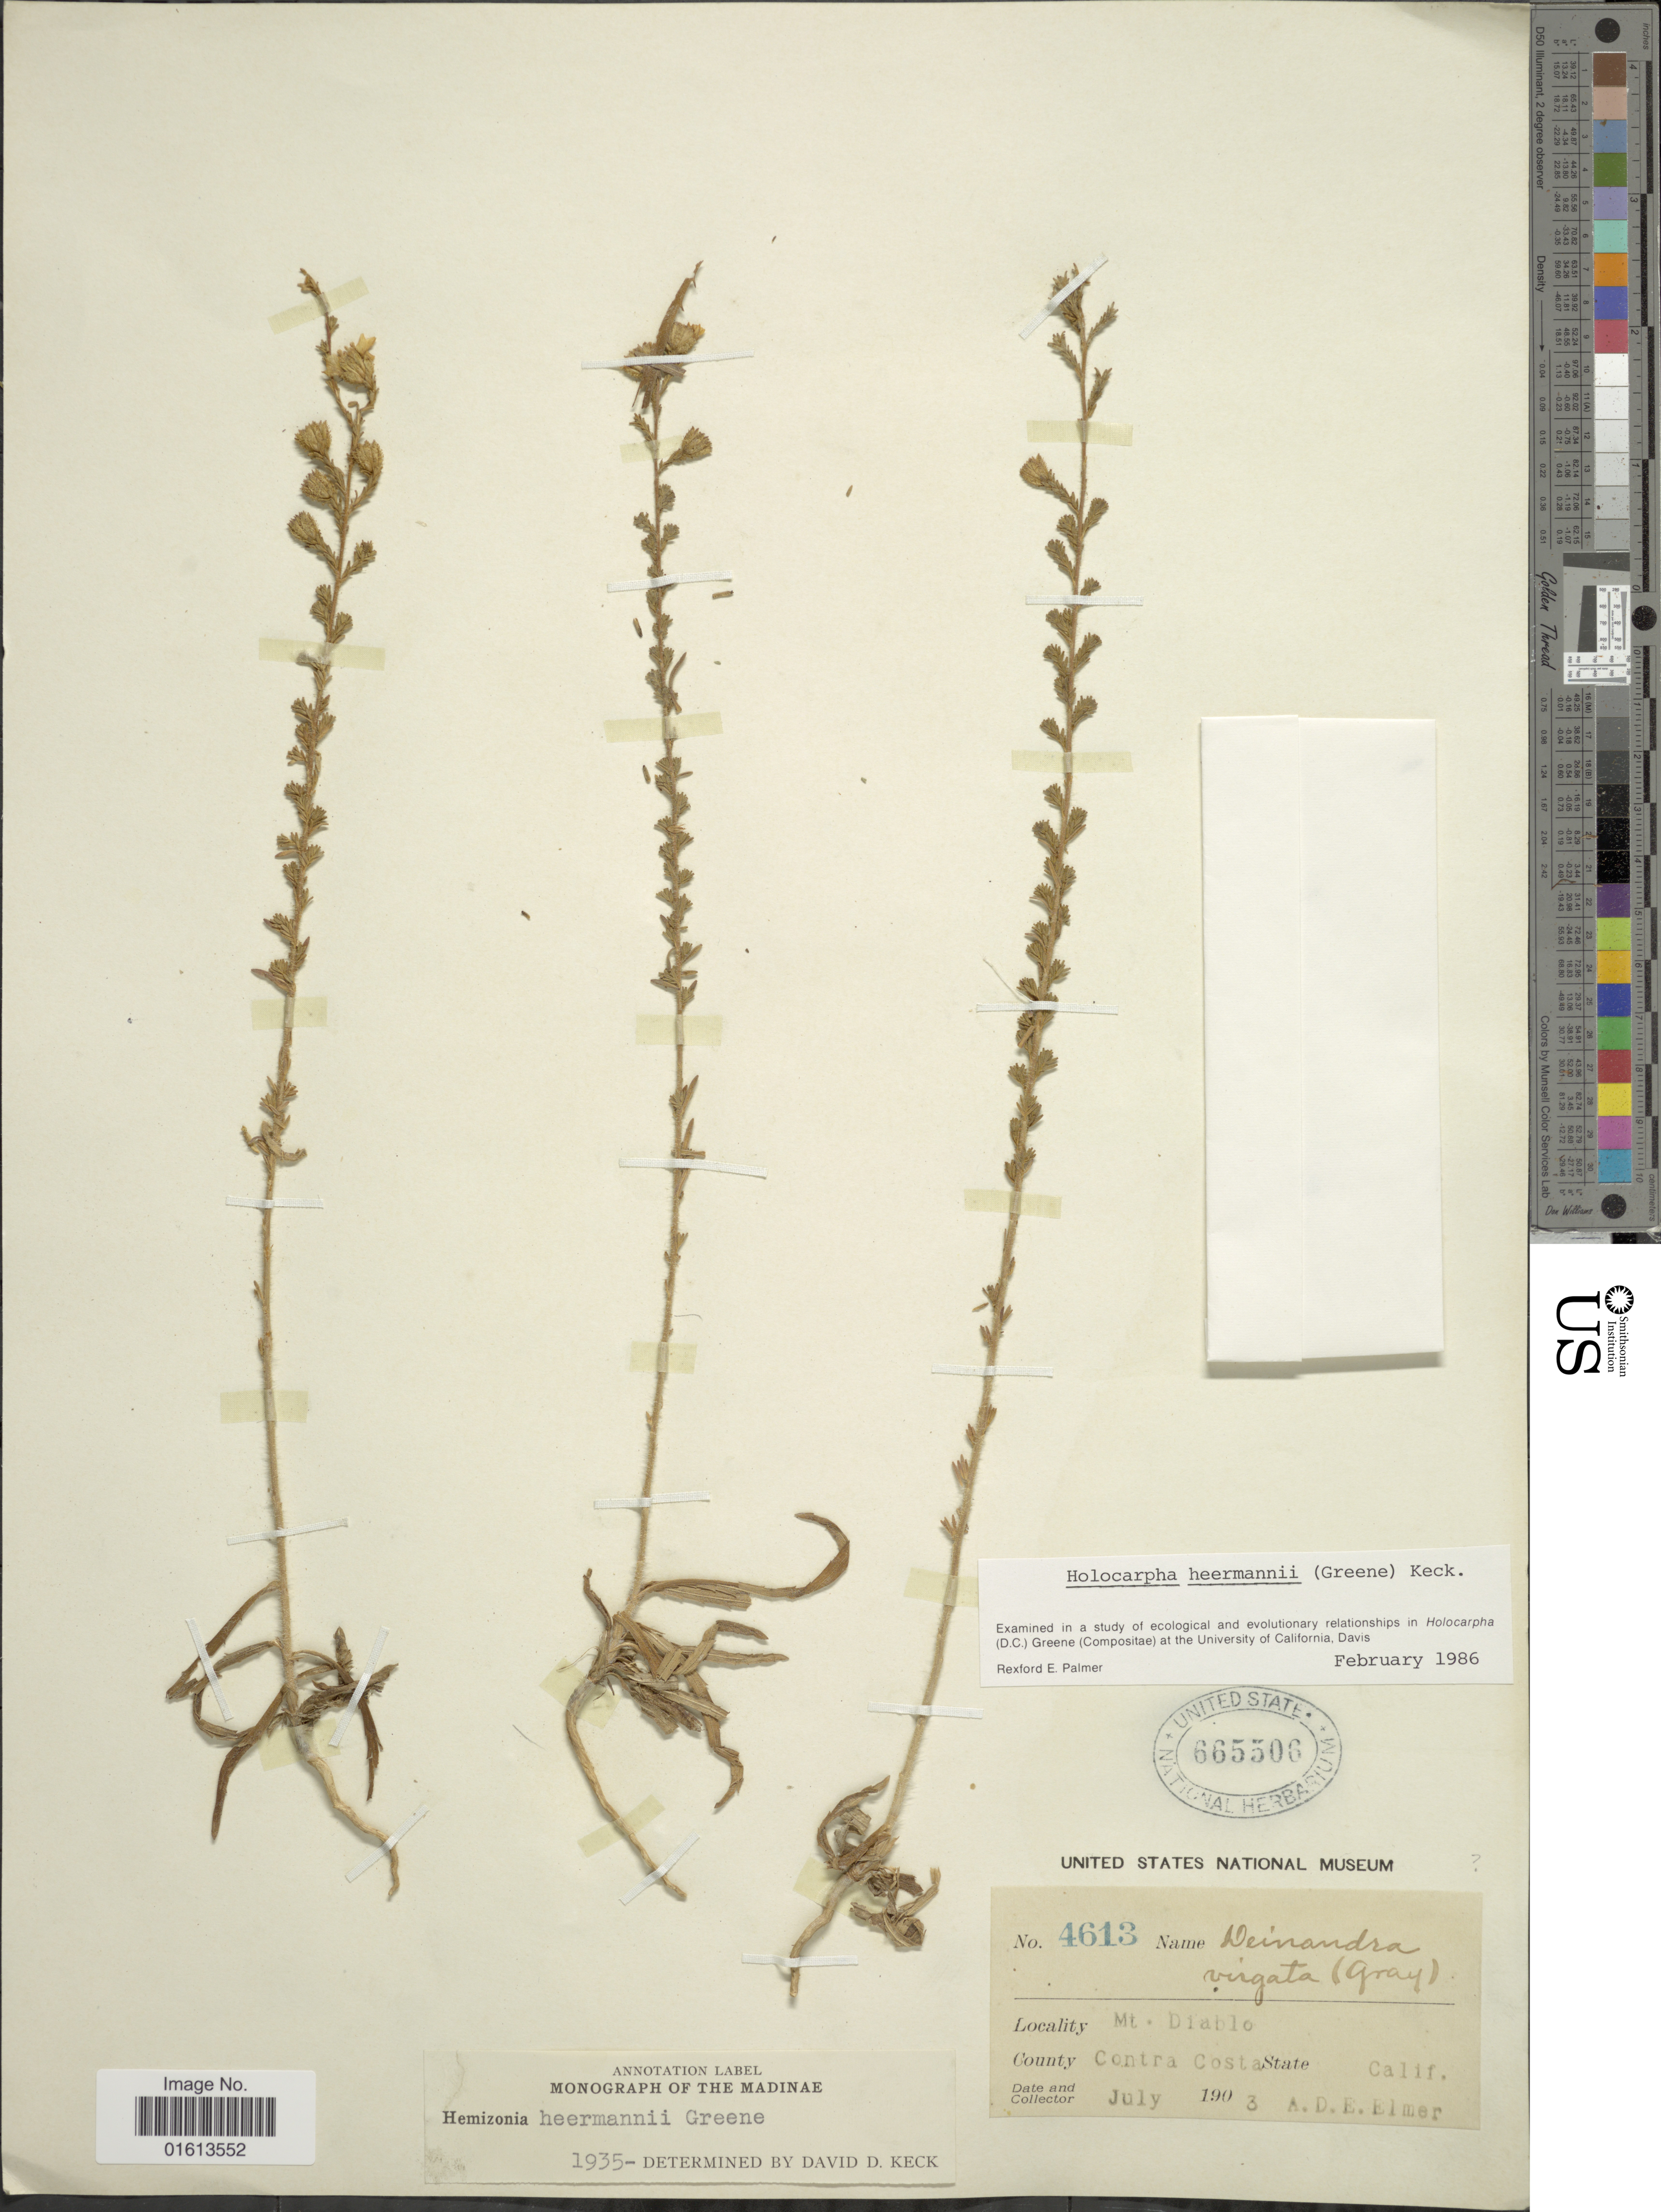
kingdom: Plantae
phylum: Tracheophyta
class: Magnoliopsida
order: Asterales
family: Asteraceae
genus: Holocarpha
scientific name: Holocarpha heermannii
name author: (Greene) D.D. Keck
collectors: A. D. E. Elmer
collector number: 4613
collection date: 1903-07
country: United States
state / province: California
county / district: Contra Costa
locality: County Contra Costa. Calif. Mt. Diablo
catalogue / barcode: US 665506